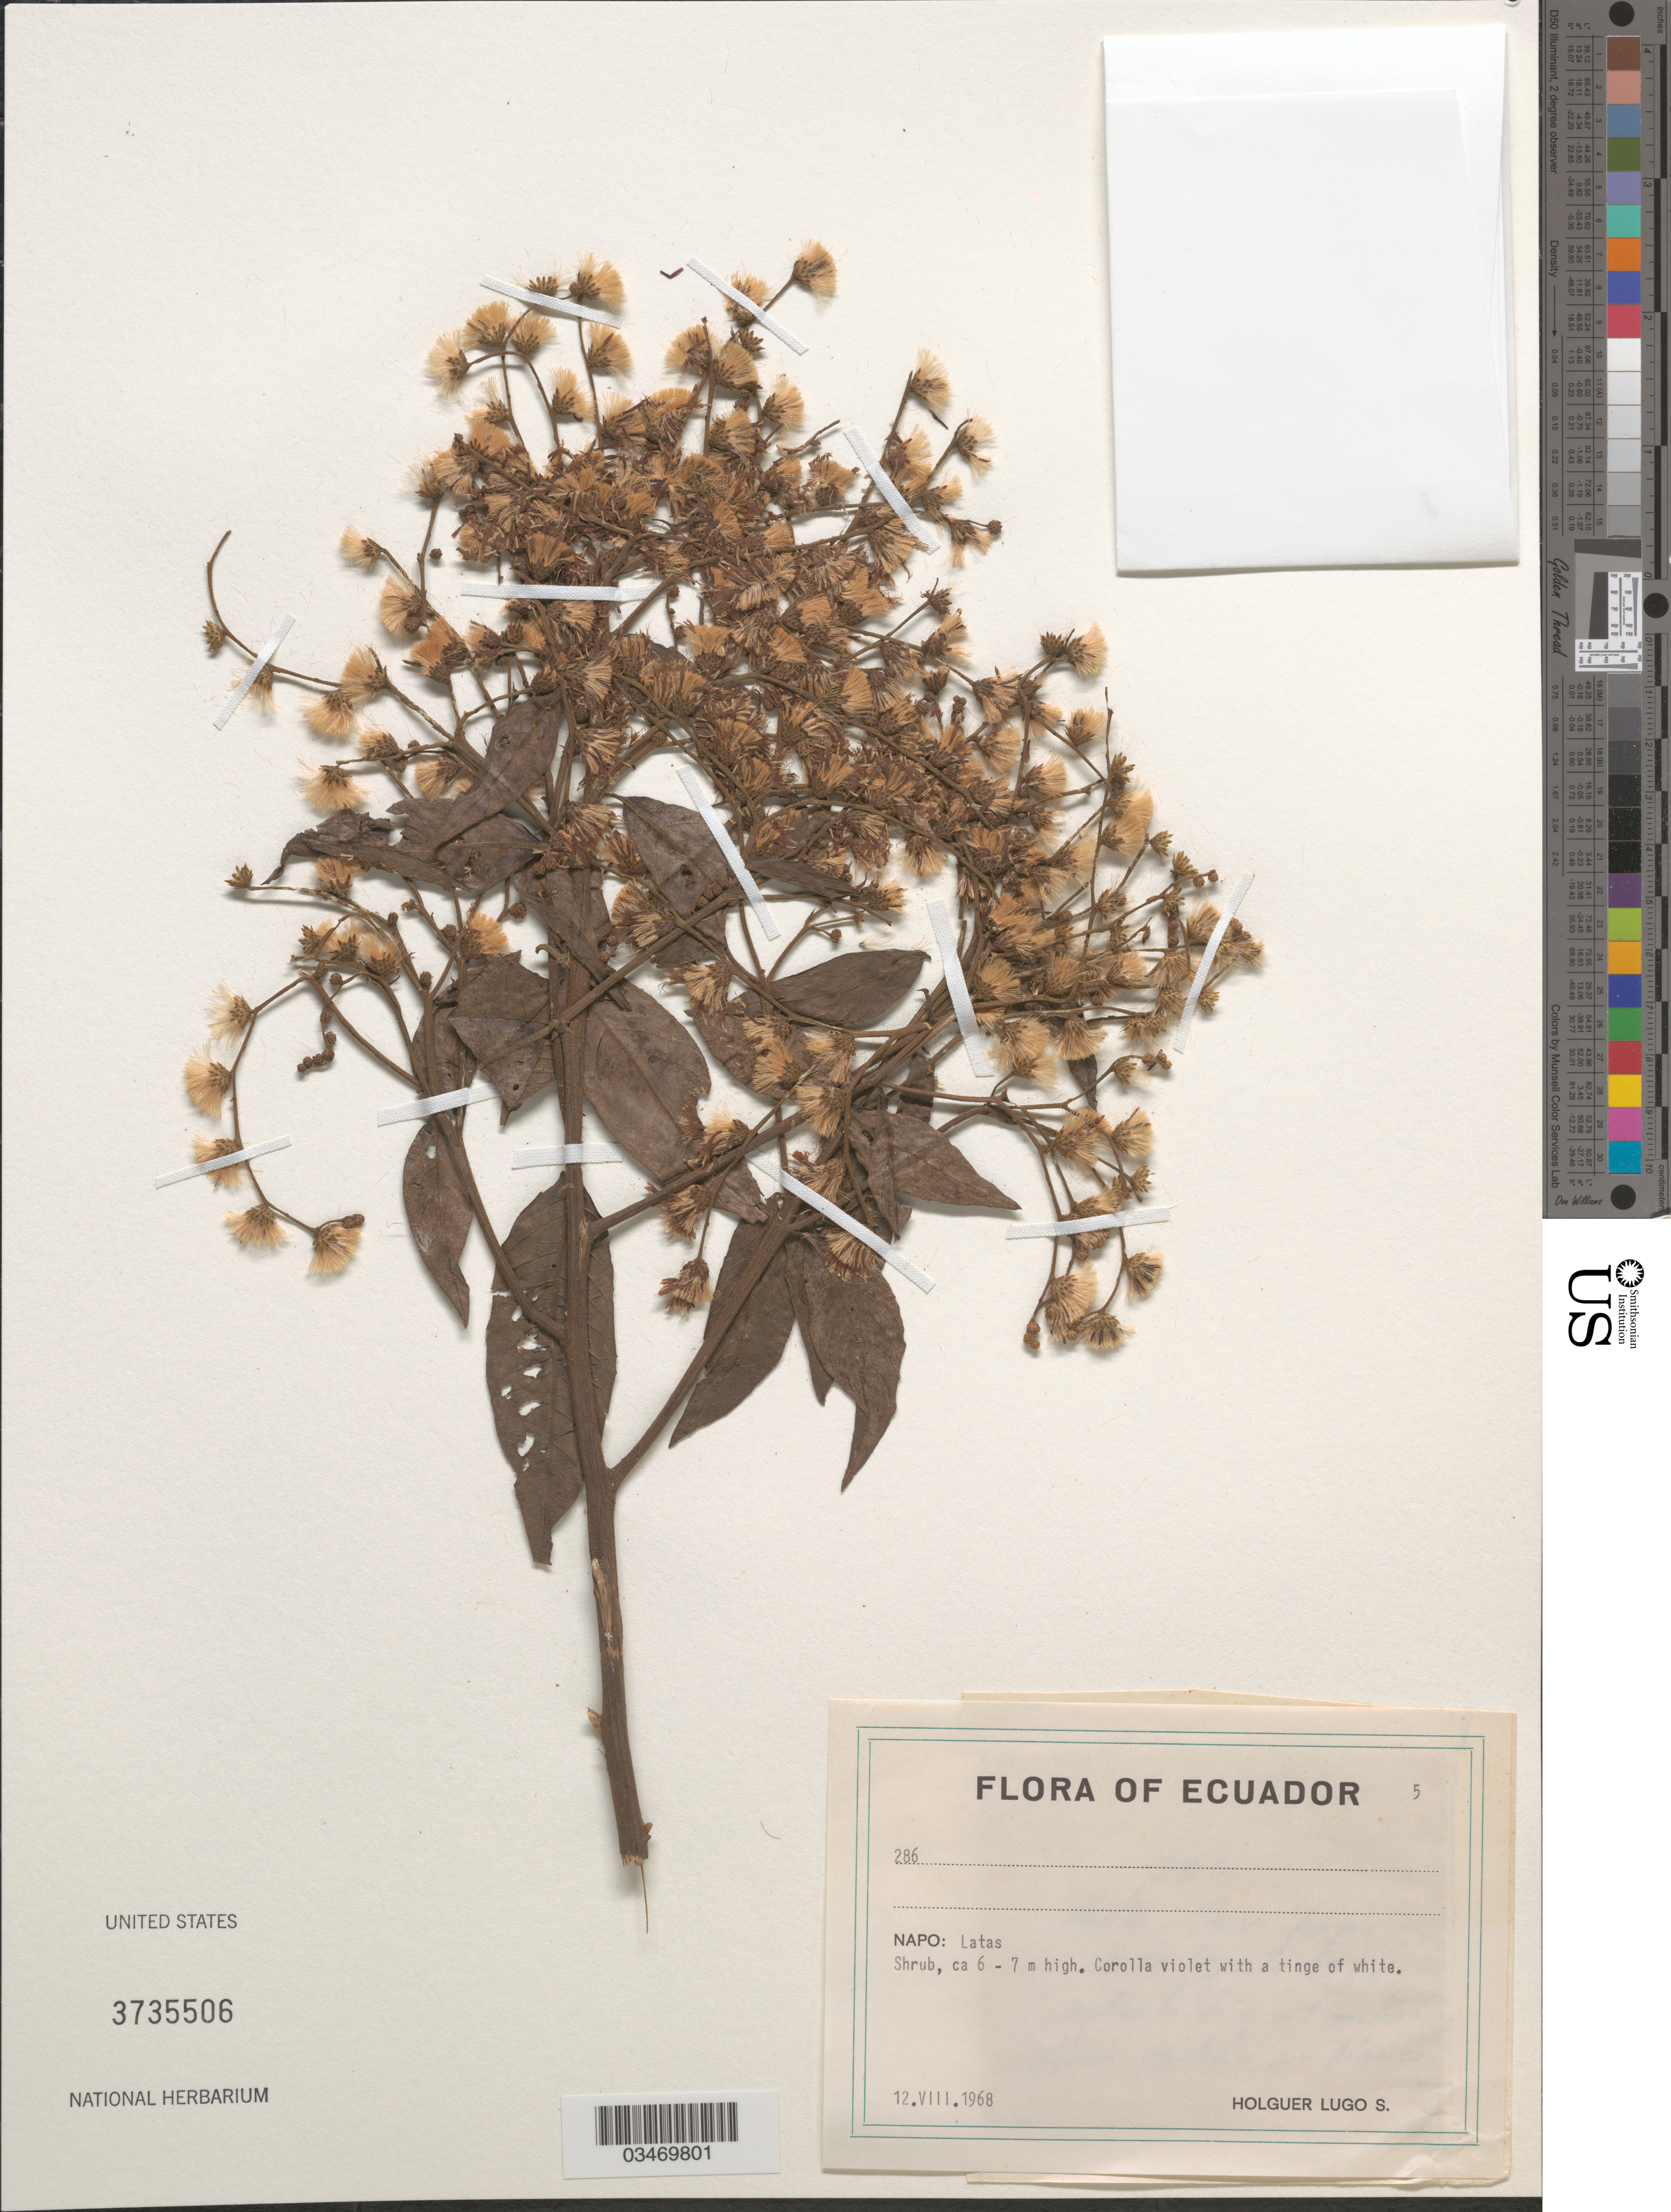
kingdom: Plantae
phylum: Tracheophyta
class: Magnoliopsida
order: Asterales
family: Asteraceae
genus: Vernonanthura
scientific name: Vernonanthura patens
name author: (Kunth) H. Rob.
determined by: Renon, Polla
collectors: L. Holguer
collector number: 286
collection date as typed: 12 Aug 1968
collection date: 1968-08-12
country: Ecuador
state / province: Napo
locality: Latas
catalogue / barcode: US 3735506